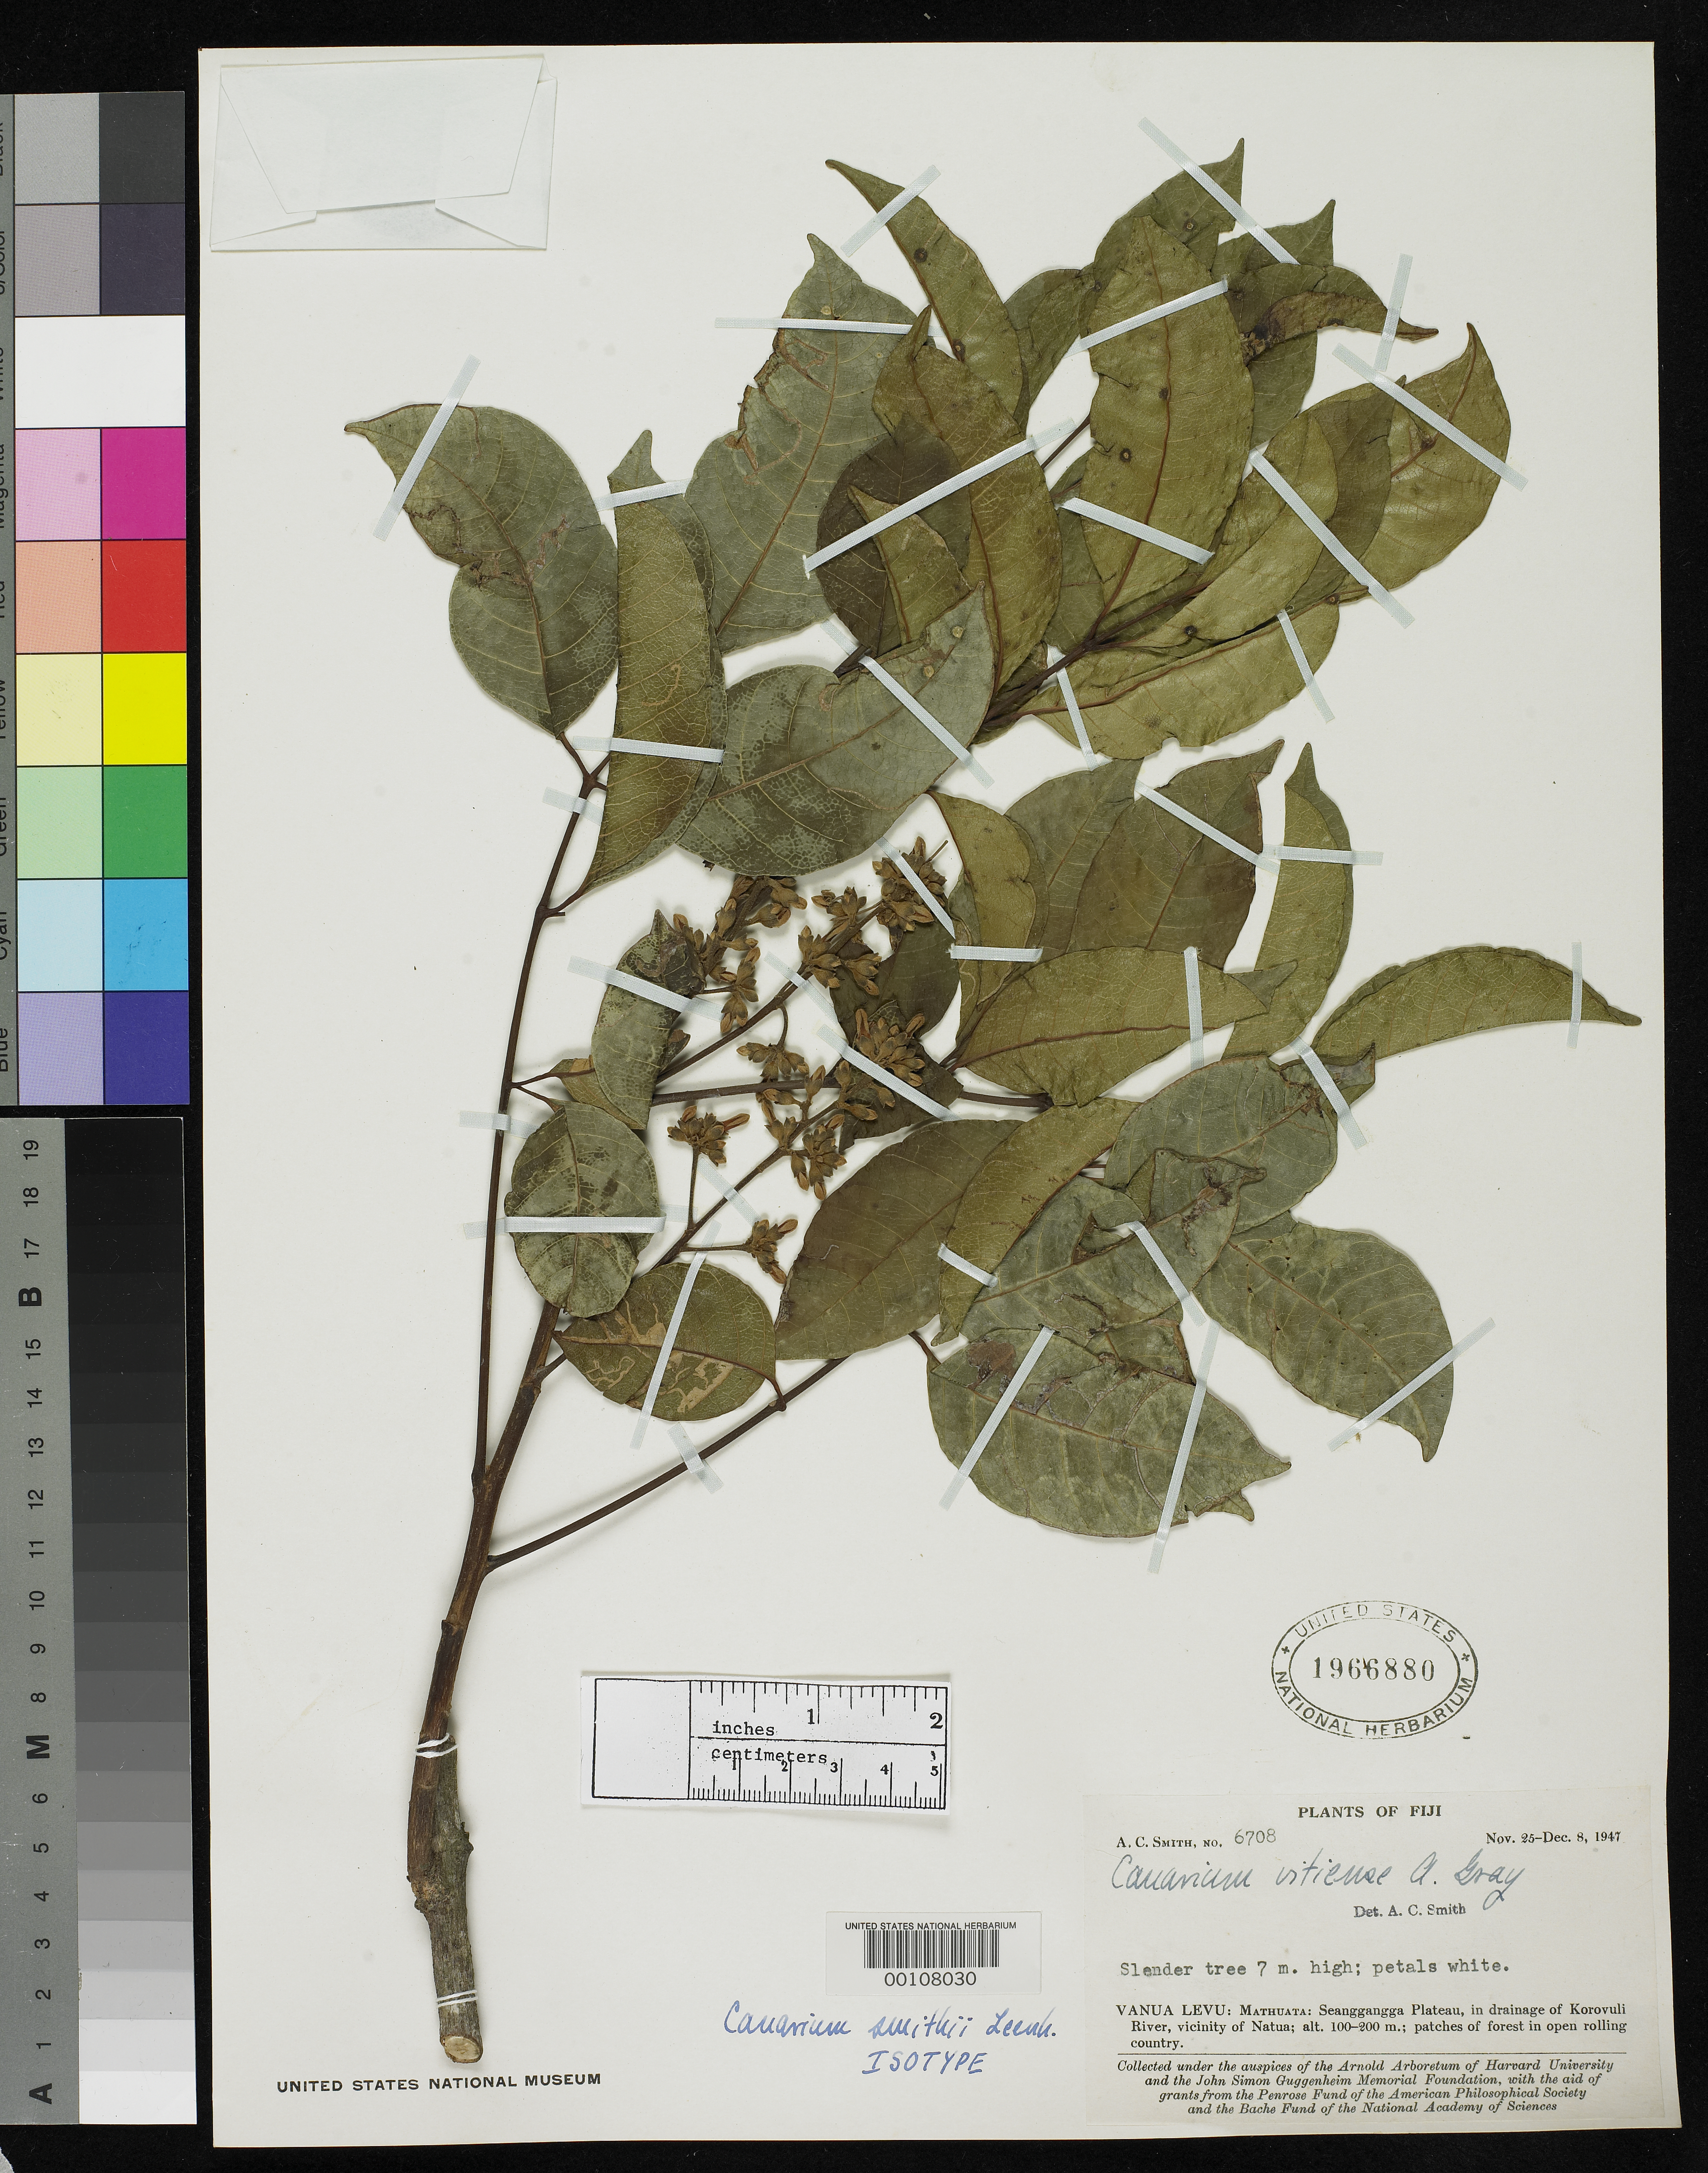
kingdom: Plantae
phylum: Tracheophyta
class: Magnoliopsida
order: Sapindales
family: Burseraceae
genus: Canarium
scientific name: Canarium smithii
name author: Leenh.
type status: Isotype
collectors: A. C. Smith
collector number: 6708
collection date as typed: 25 Nov 1947 to 08 Dec 1947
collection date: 1947-11-25/1947-12-08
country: Fiji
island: Macuata-i-wai [Mathuata-i-wai]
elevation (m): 100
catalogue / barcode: US 1966880